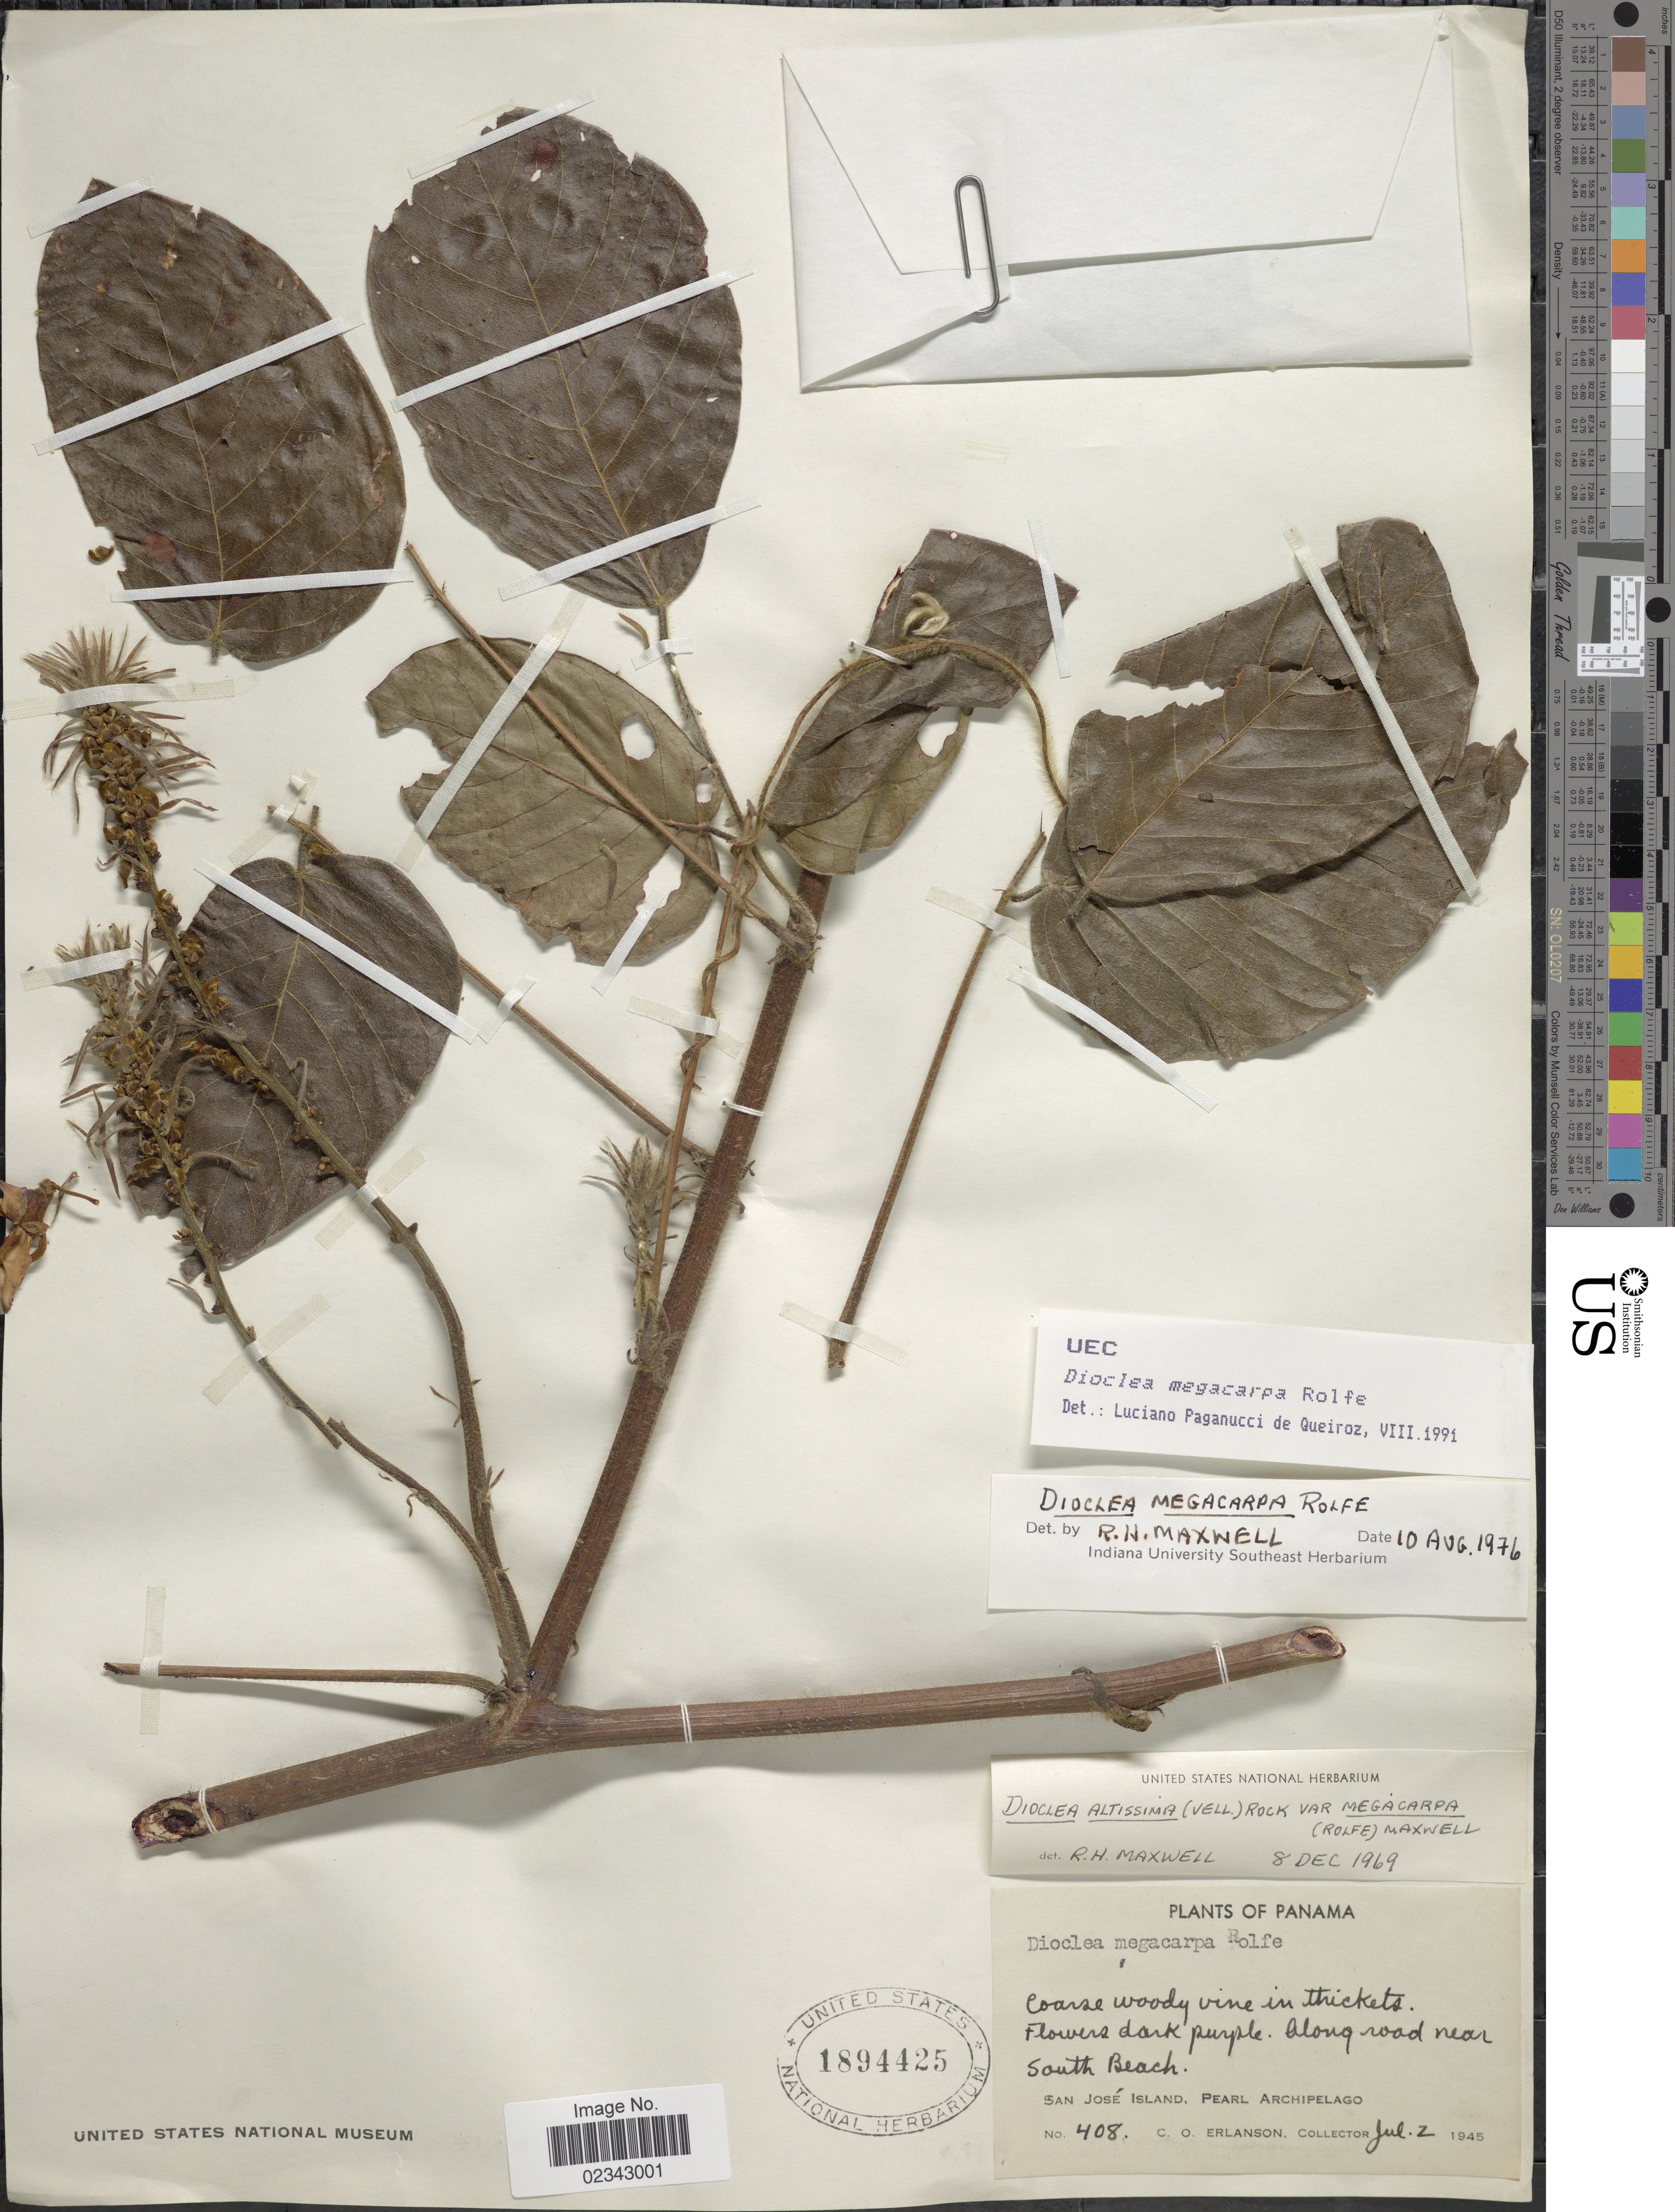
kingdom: Plantae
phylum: Tracheophyta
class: Magnoliopsida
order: Fabales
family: Fabaceae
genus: Macropsychanthus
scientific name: Macropsychanthus megacarpus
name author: (Rolfe) L.P. Queiroz & Snak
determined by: Strong, Mark T., (BOT), Smithsonian Institution - National Museum of Natural History (UNITED STATES)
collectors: C. O. Erlanson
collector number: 408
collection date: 1945-07-02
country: Panama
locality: Coarse woody vine in thickets, Along road near South Beach, San José Island, Pearl Archipelago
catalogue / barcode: US 1894425